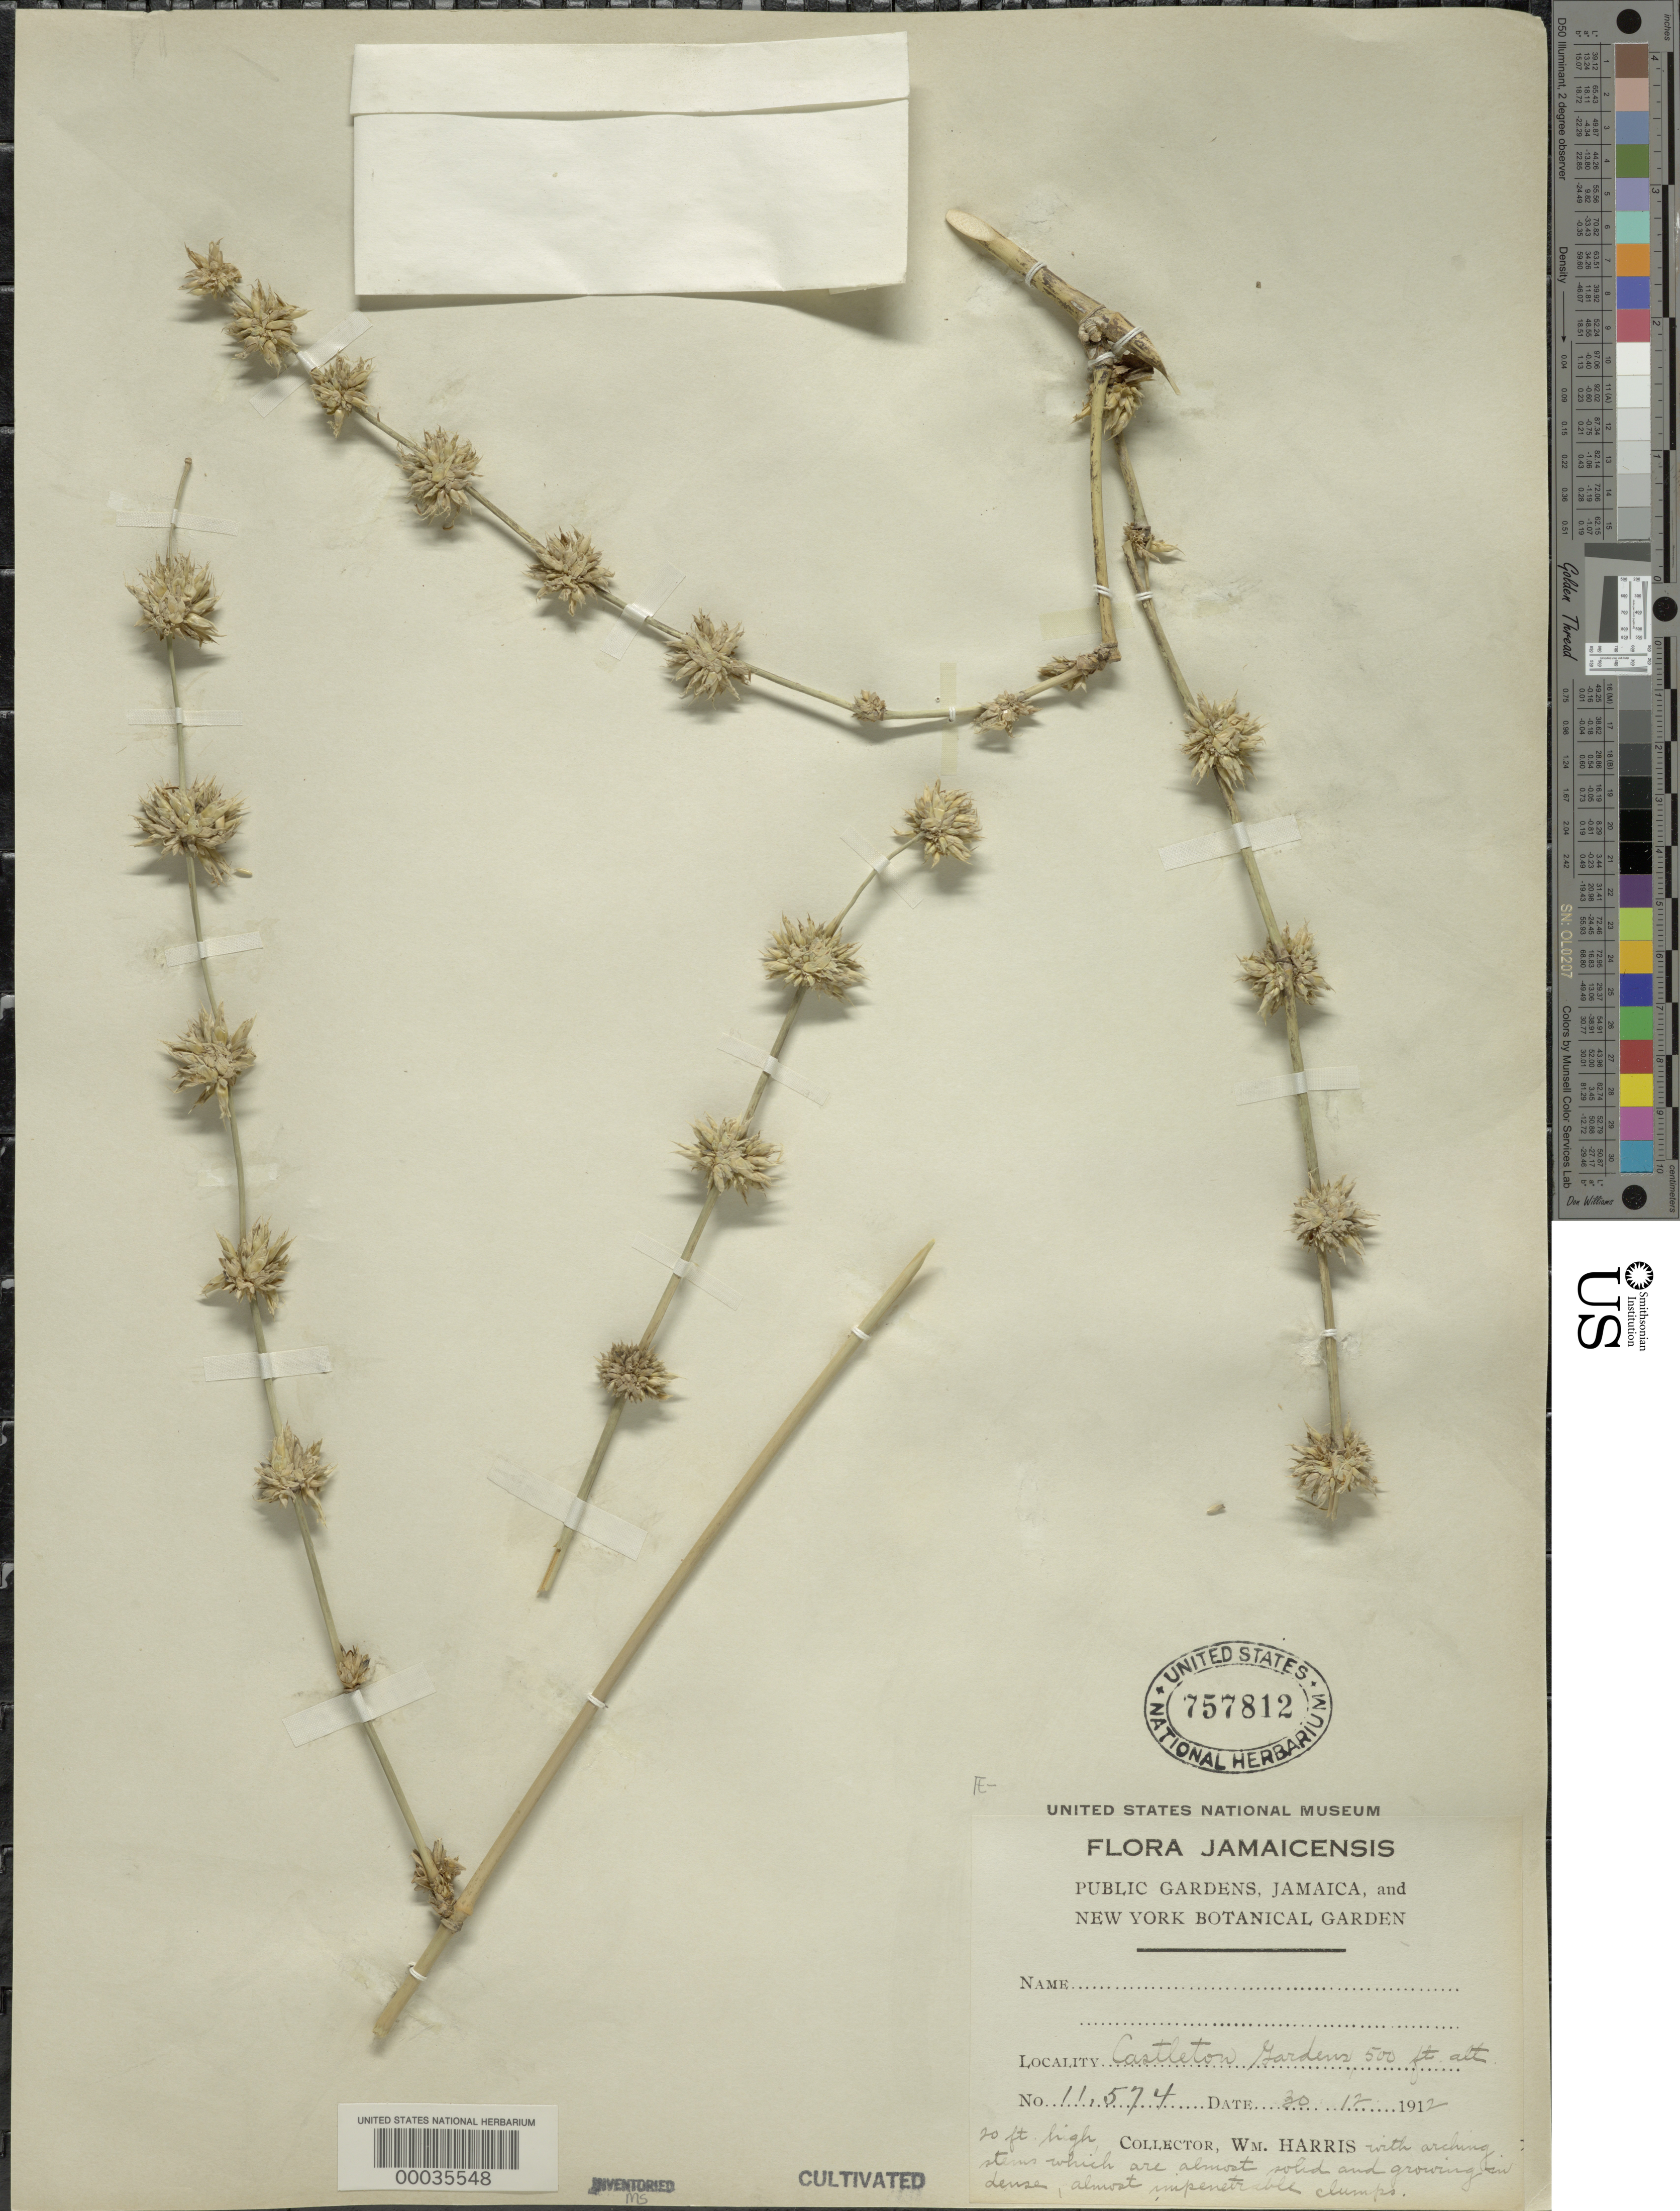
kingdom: Plantae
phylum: Tracheophyta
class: Liliopsida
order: Poales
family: Poaceae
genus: Dendrocalamus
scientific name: Dendrocalamus strictus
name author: (Roxb.) Nees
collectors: W. H. Harris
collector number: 11574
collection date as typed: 30 Dec 1912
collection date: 1912-12-30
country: Jamaica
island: Greater Antilles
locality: Castleton gardens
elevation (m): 153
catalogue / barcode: US 757812